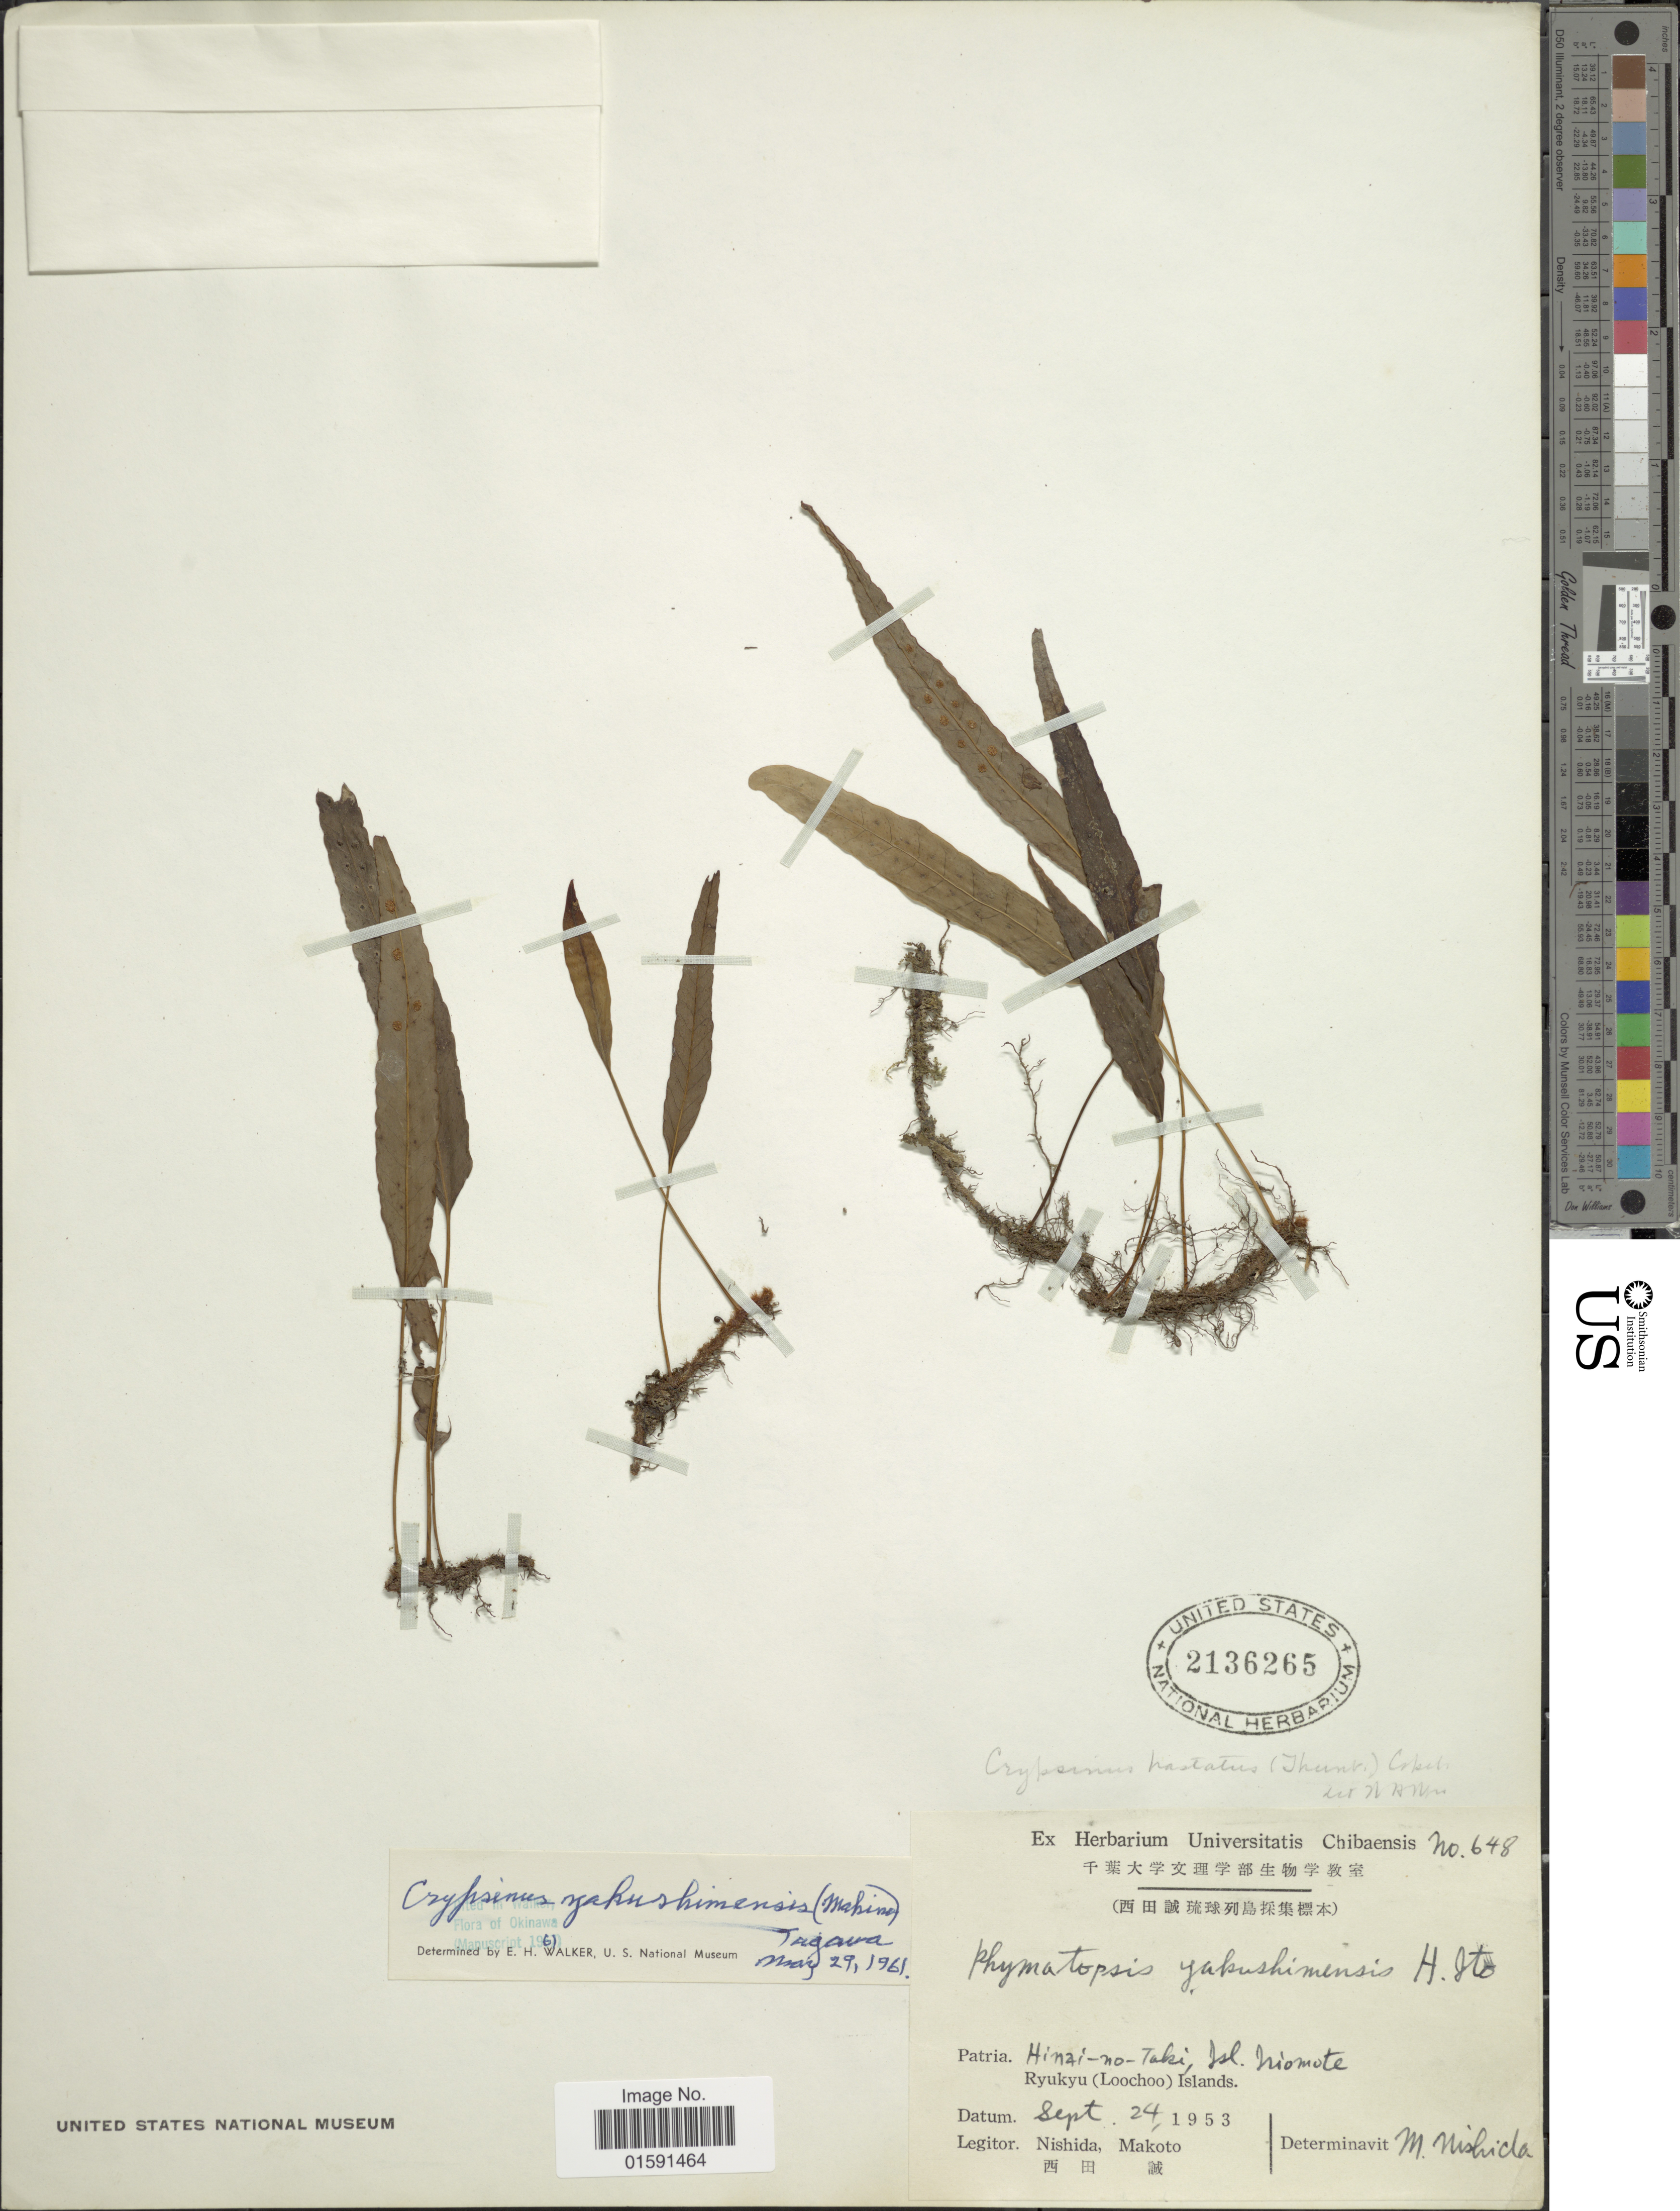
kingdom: Plantae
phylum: Tracheophyta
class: Polypodiopsida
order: Polypodiales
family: Polypodiaceae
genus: Selliguea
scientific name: Selliguea yakushimensis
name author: (Makino) Fraser-Jenk.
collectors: N. Makoto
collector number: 648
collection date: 1953-09-24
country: Japan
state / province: Okinawa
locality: Hinai-no-Taki, Isl. Iriomote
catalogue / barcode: US 2136265